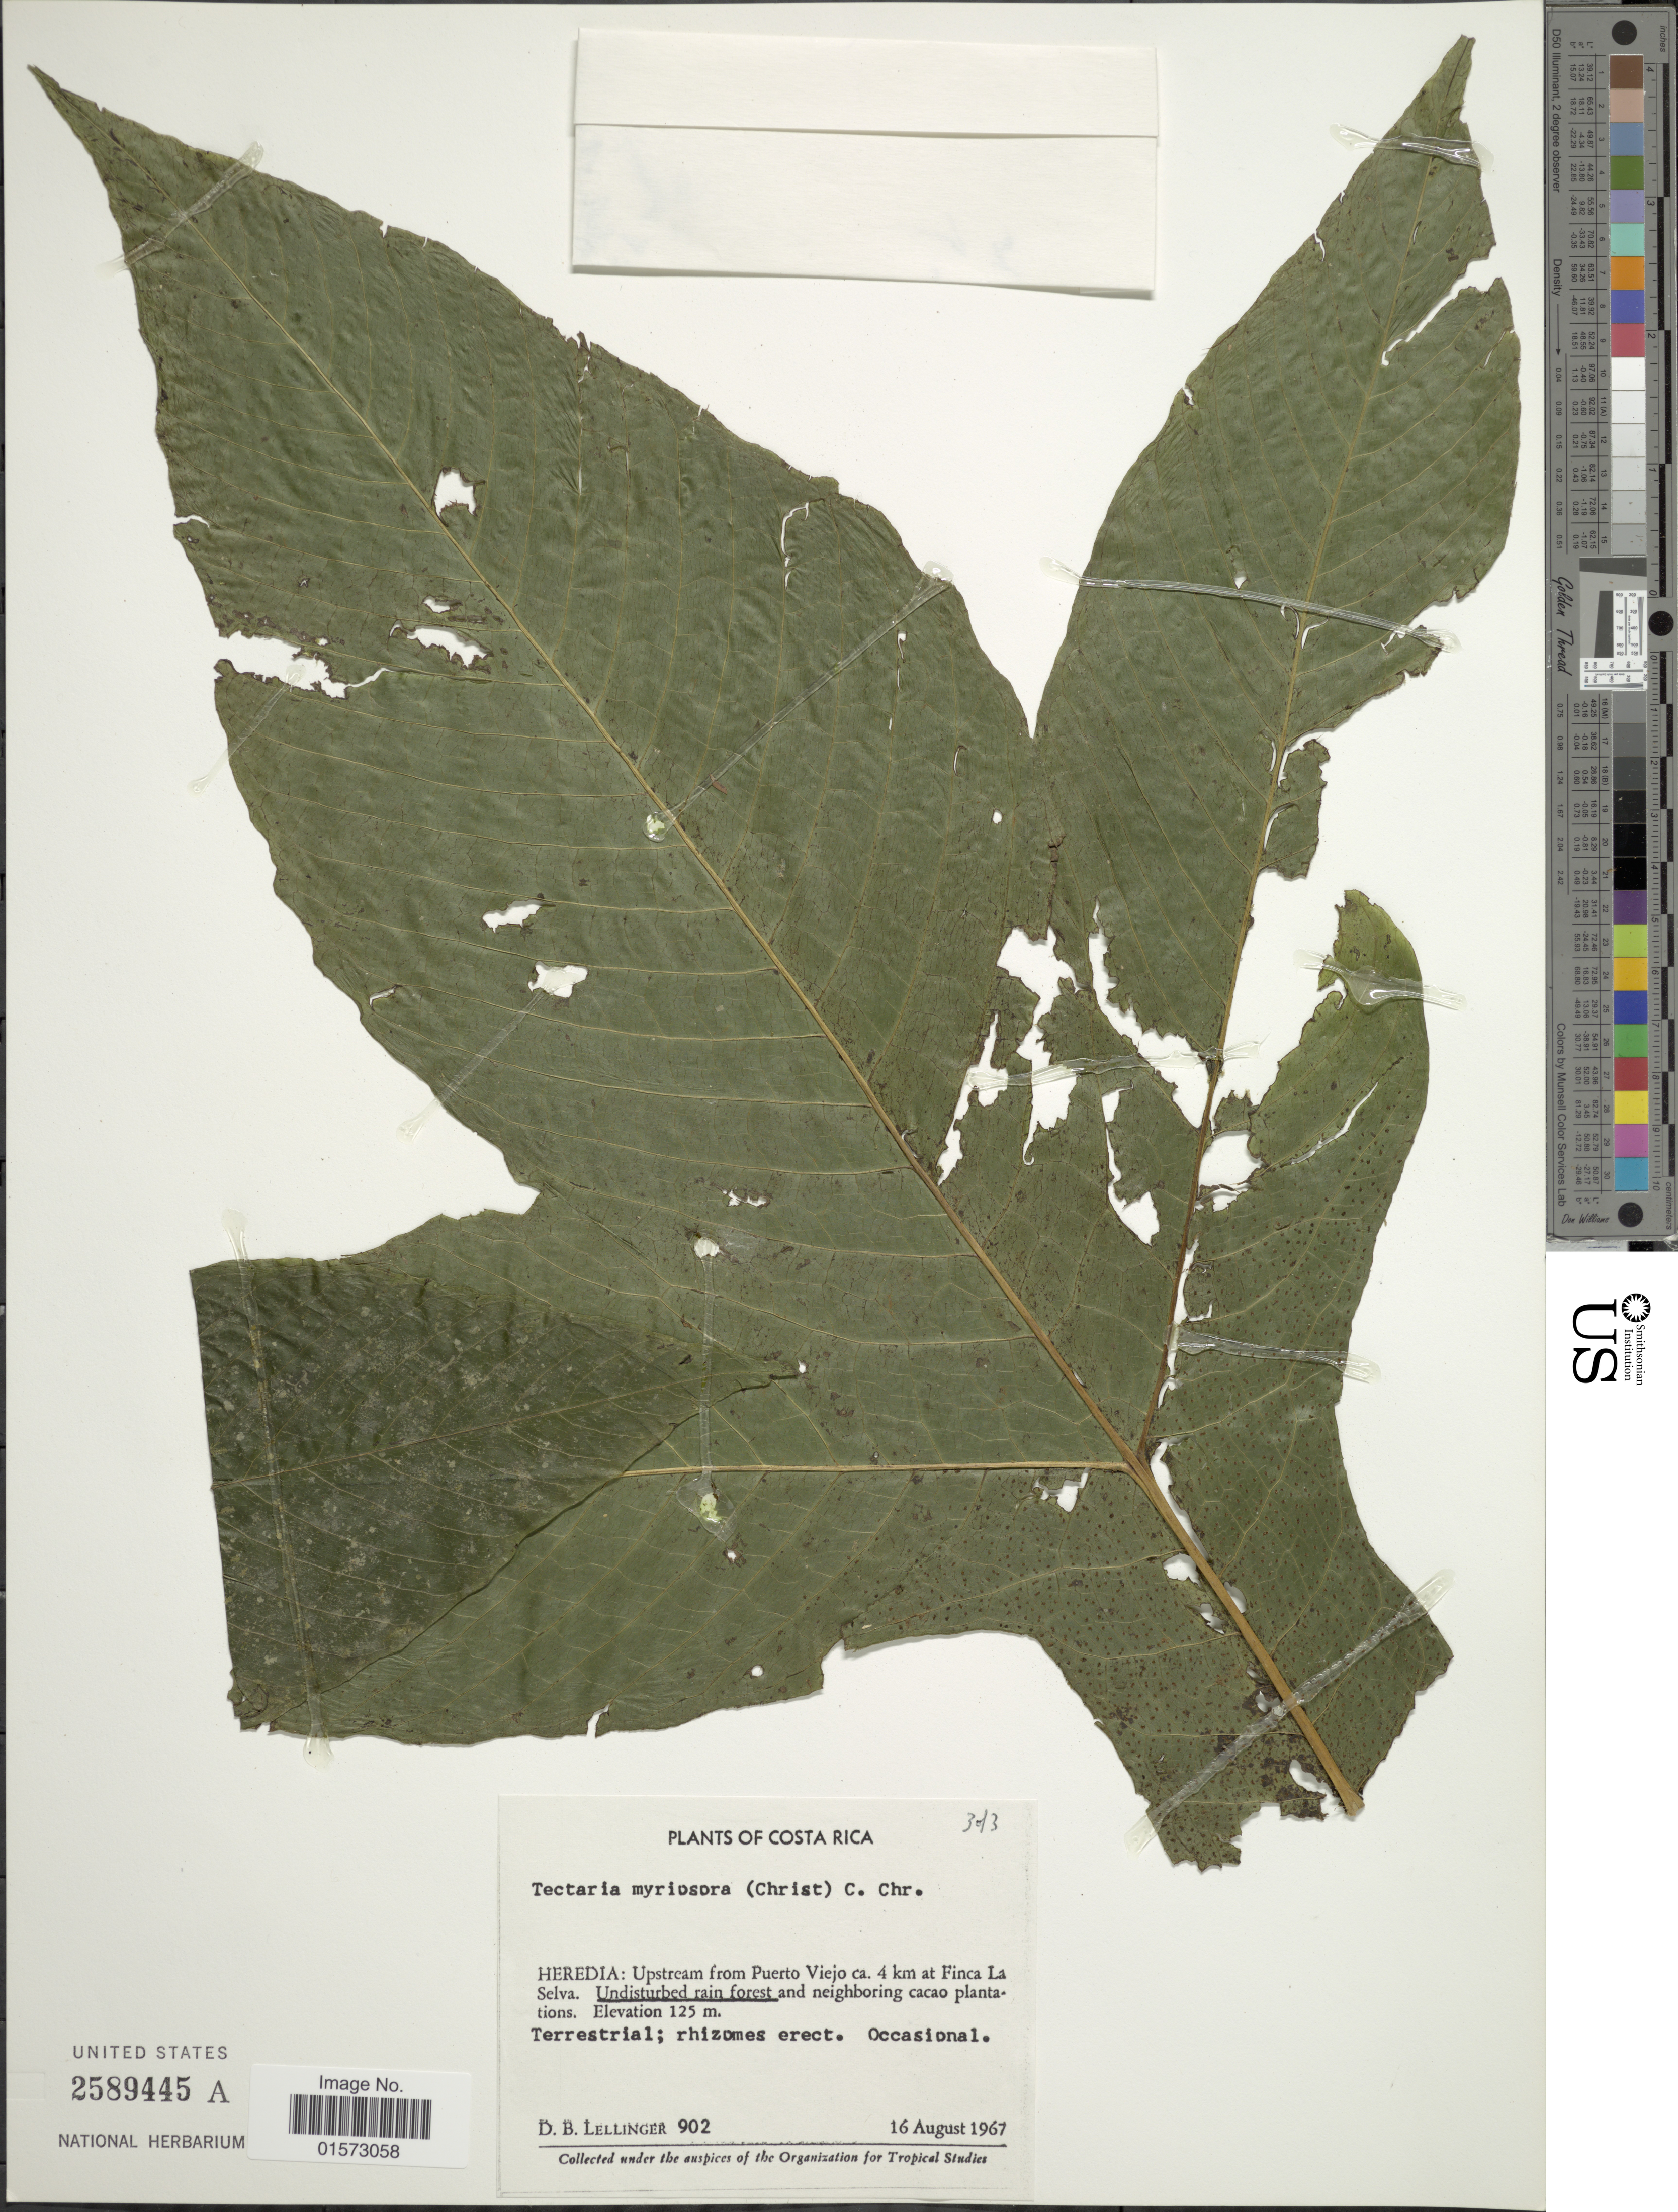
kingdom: Plantae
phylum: Tracheophyta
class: Polypodiopsida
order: Polypodiales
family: Tectariaceae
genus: Tectaria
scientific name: Tectaria draconoptera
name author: (D.C. Eaton) Copel.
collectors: D. B. Lellinger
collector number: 902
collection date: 1967-08-16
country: Costa Rica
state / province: Heredia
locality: Upstream from Puerto Viejo ca. 4 km at Finca La Selva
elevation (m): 125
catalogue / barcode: US 2589445A